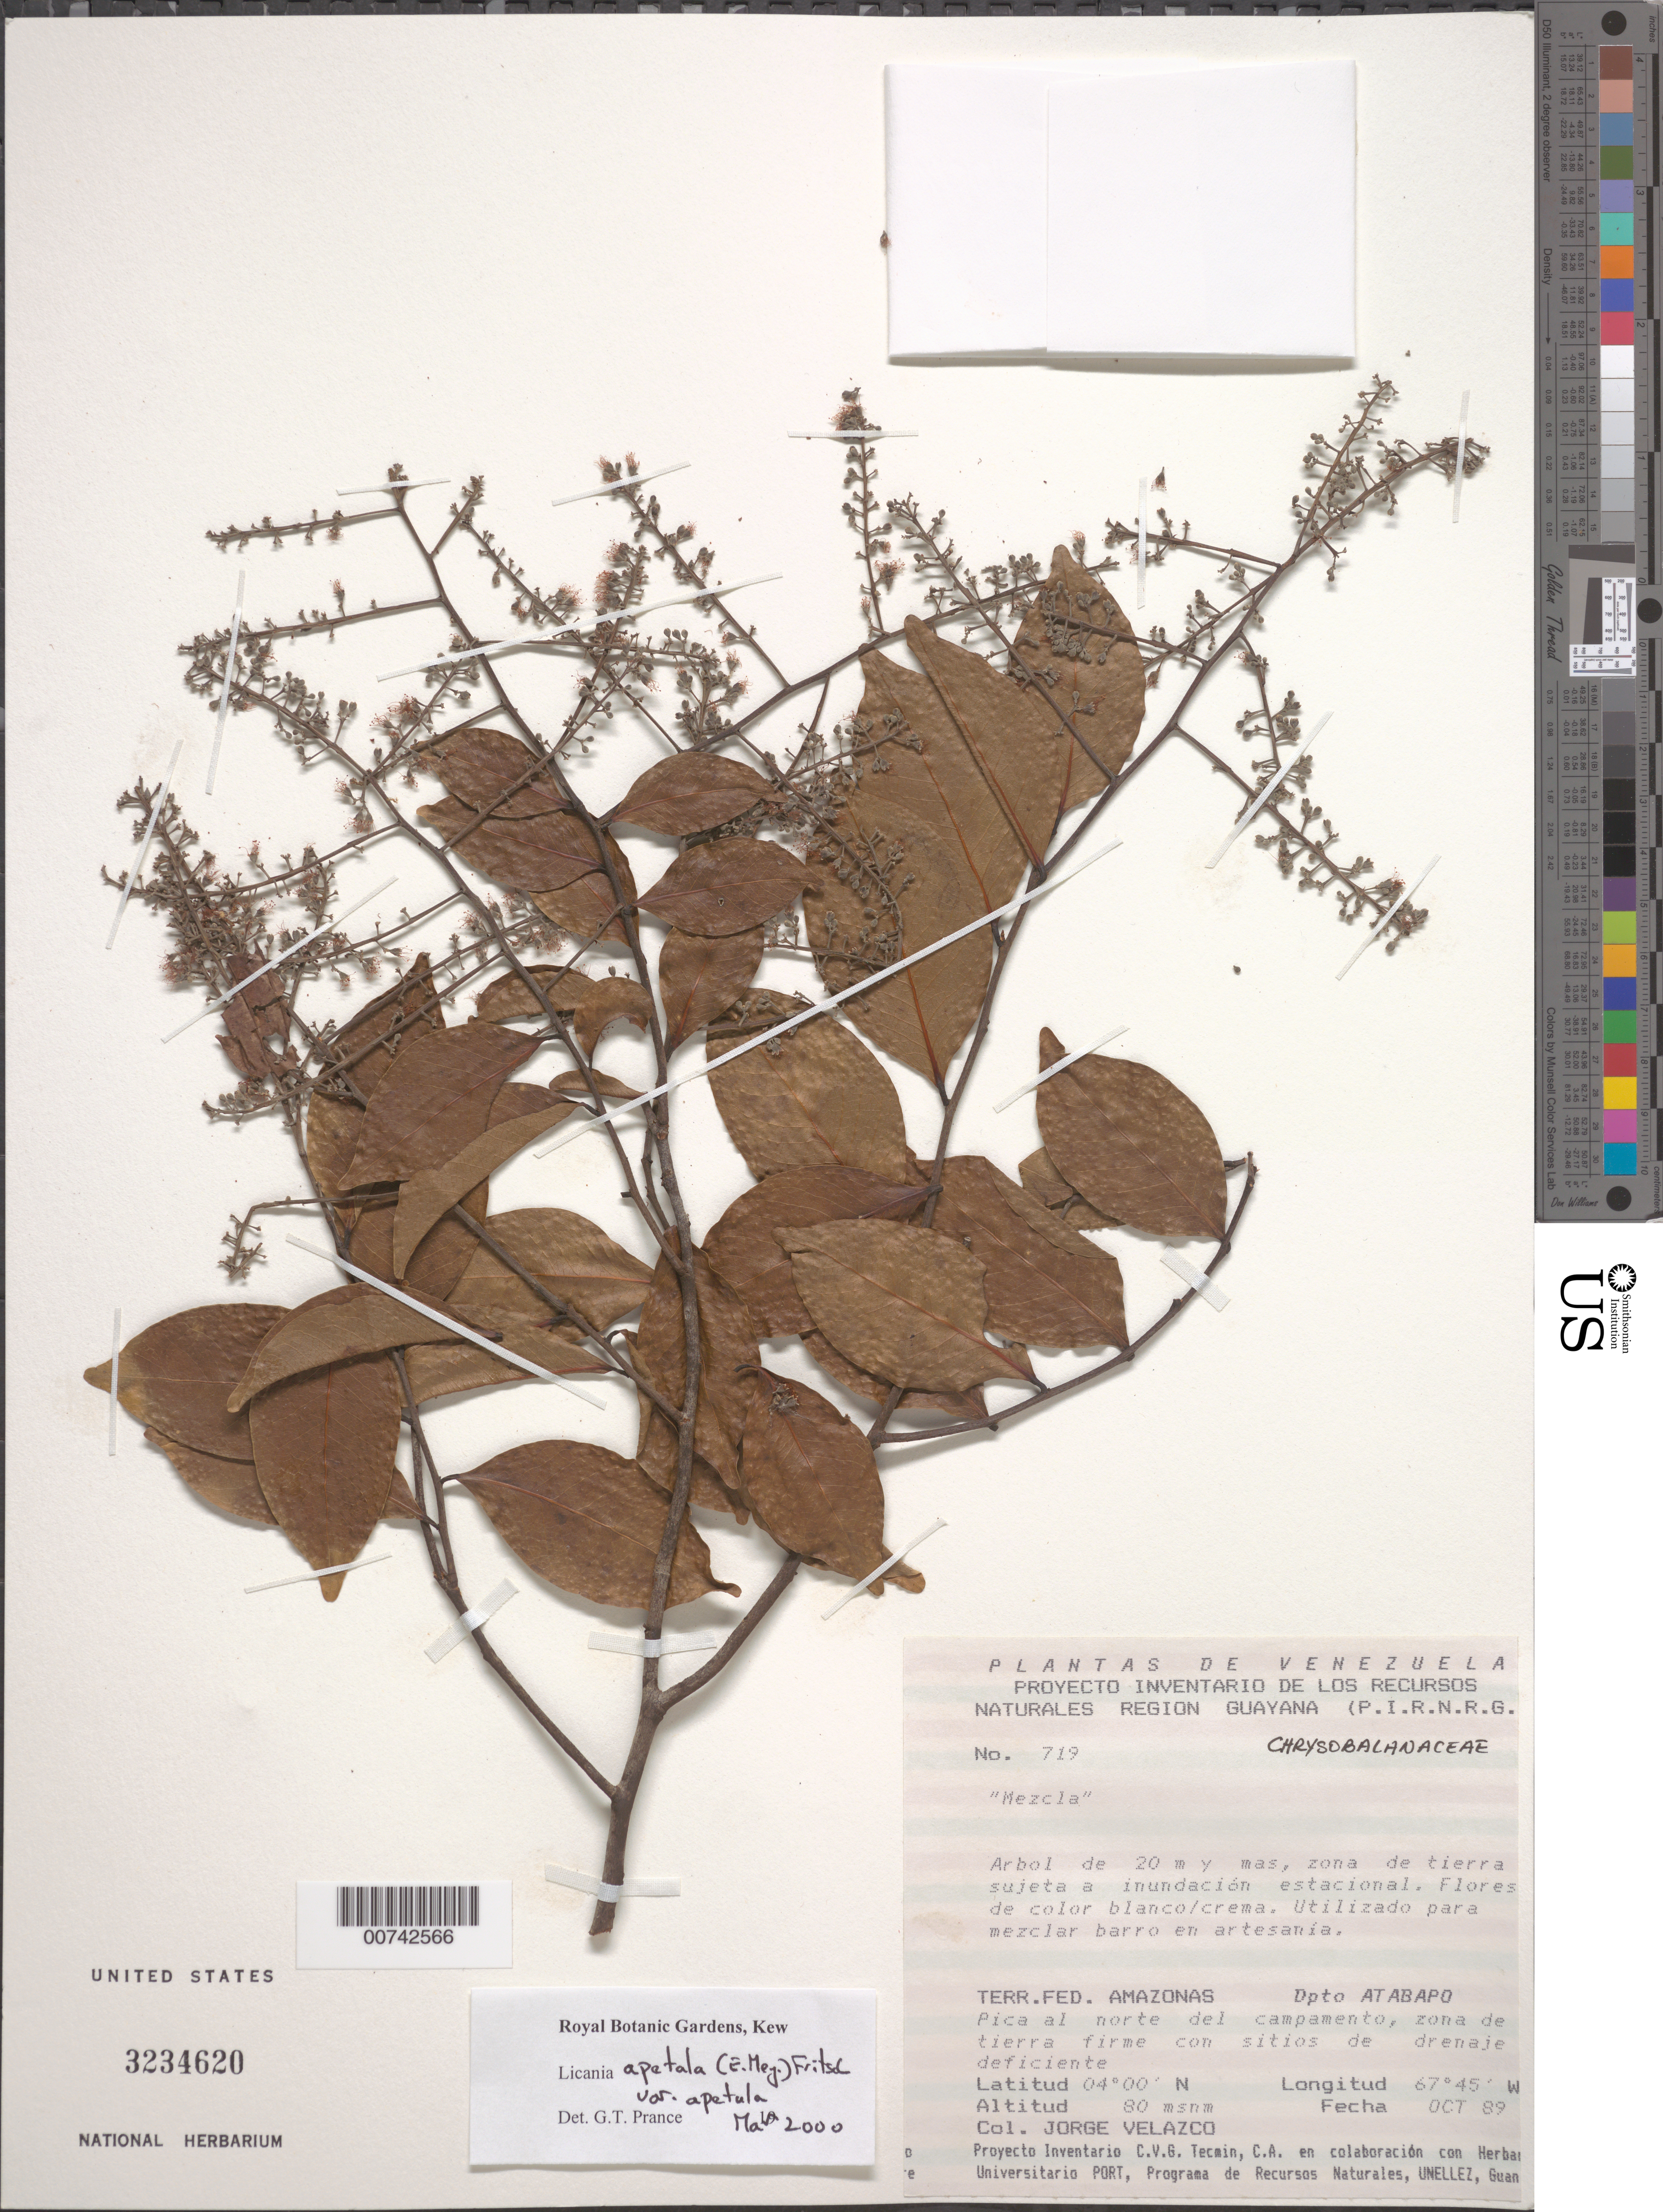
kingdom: Plantae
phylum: Tracheophyta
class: Magnoliopsida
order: Malpighiales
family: Chrysobalanaceae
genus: Leptobalanus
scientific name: Leptobalanus apetalus var. apertus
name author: (Benth.) Sothers & Prance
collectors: J. Velazco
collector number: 719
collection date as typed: Oct-89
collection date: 1989-10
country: Venezuela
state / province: Amazonas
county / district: Atabapo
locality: pico al norte del campamento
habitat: Zona de tierra sujeta a inundacion estacional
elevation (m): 80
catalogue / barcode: US 3234620